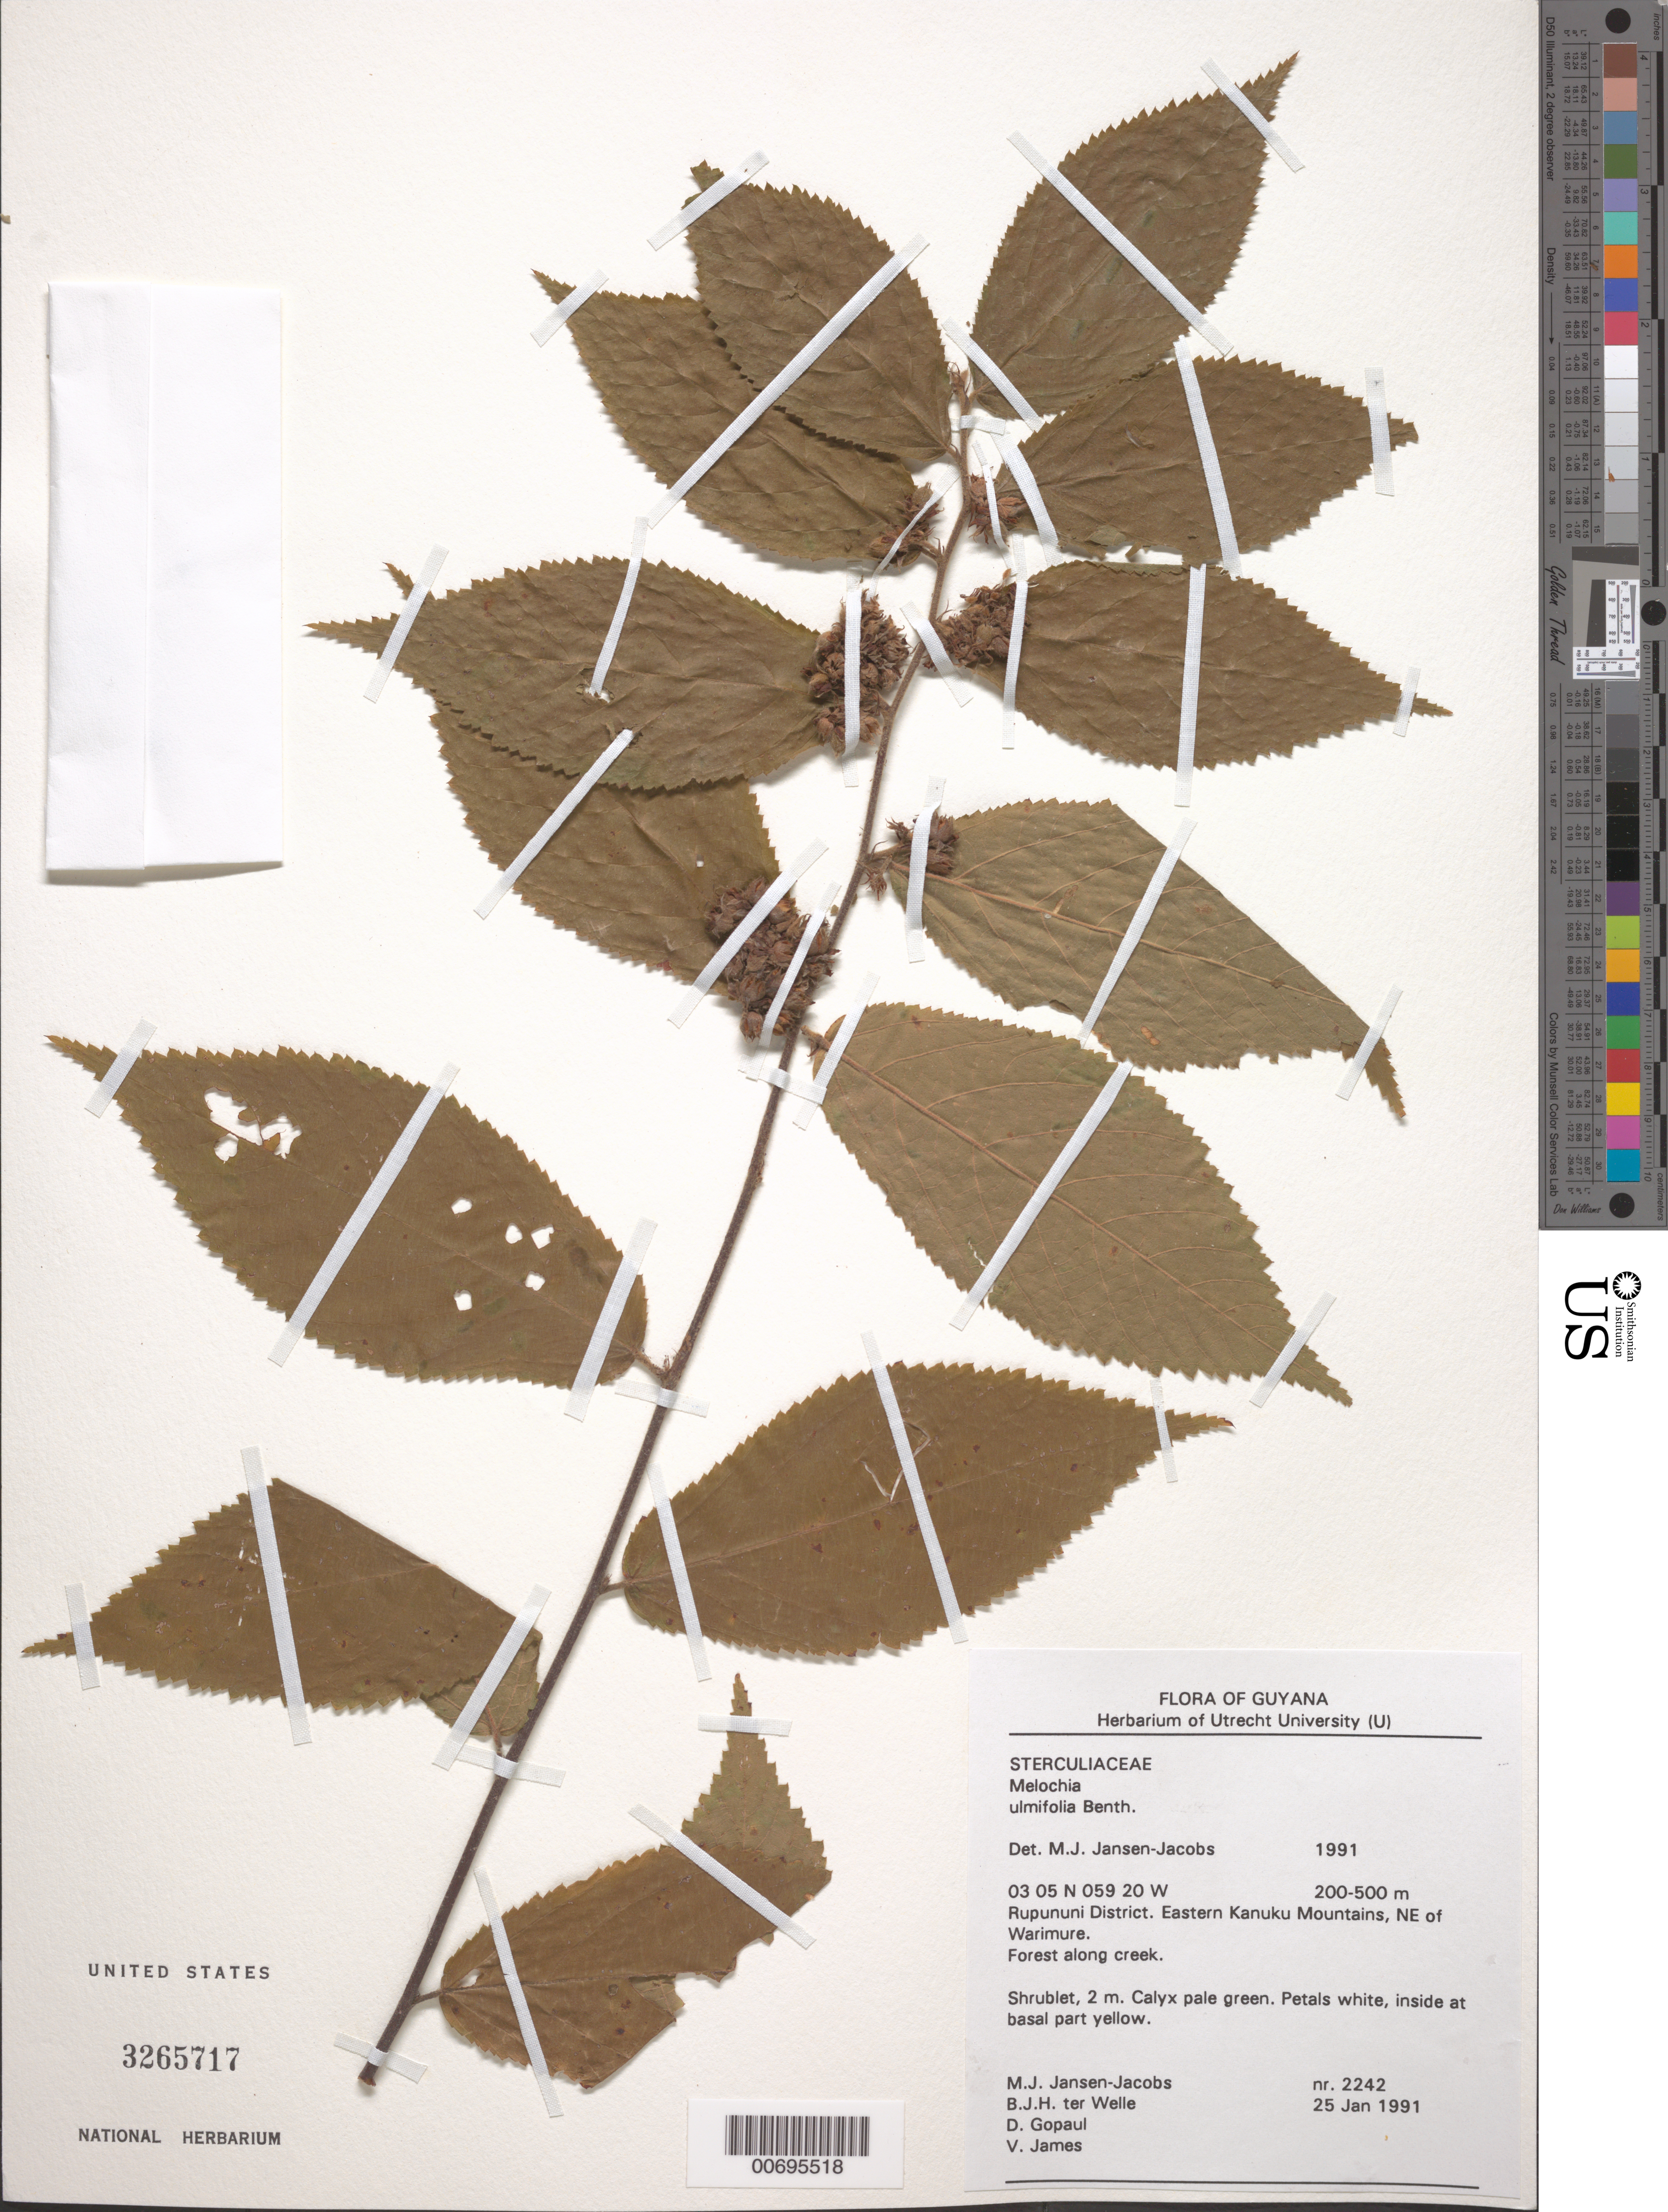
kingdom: Plantae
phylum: Tracheophyta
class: Magnoliopsida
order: Malvales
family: Malvaceae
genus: Melochia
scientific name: Melochia ulmifolia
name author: Benth.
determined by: Jansen-Jacobs, M. J., (U), Nationaal Herbarium Nederland, Utrecht University branch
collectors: M. J. Jansen-Jacobs, B. Welle, D. Gopaul & V. James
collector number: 2242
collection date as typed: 25-Jan-91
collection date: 1991-01-25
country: Guyana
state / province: U. Takutu-U. Essequibo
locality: Warimure, NE of, eastern Kanuku Mts., Rupununi District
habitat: Forest along creek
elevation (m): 200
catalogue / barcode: US 3265717